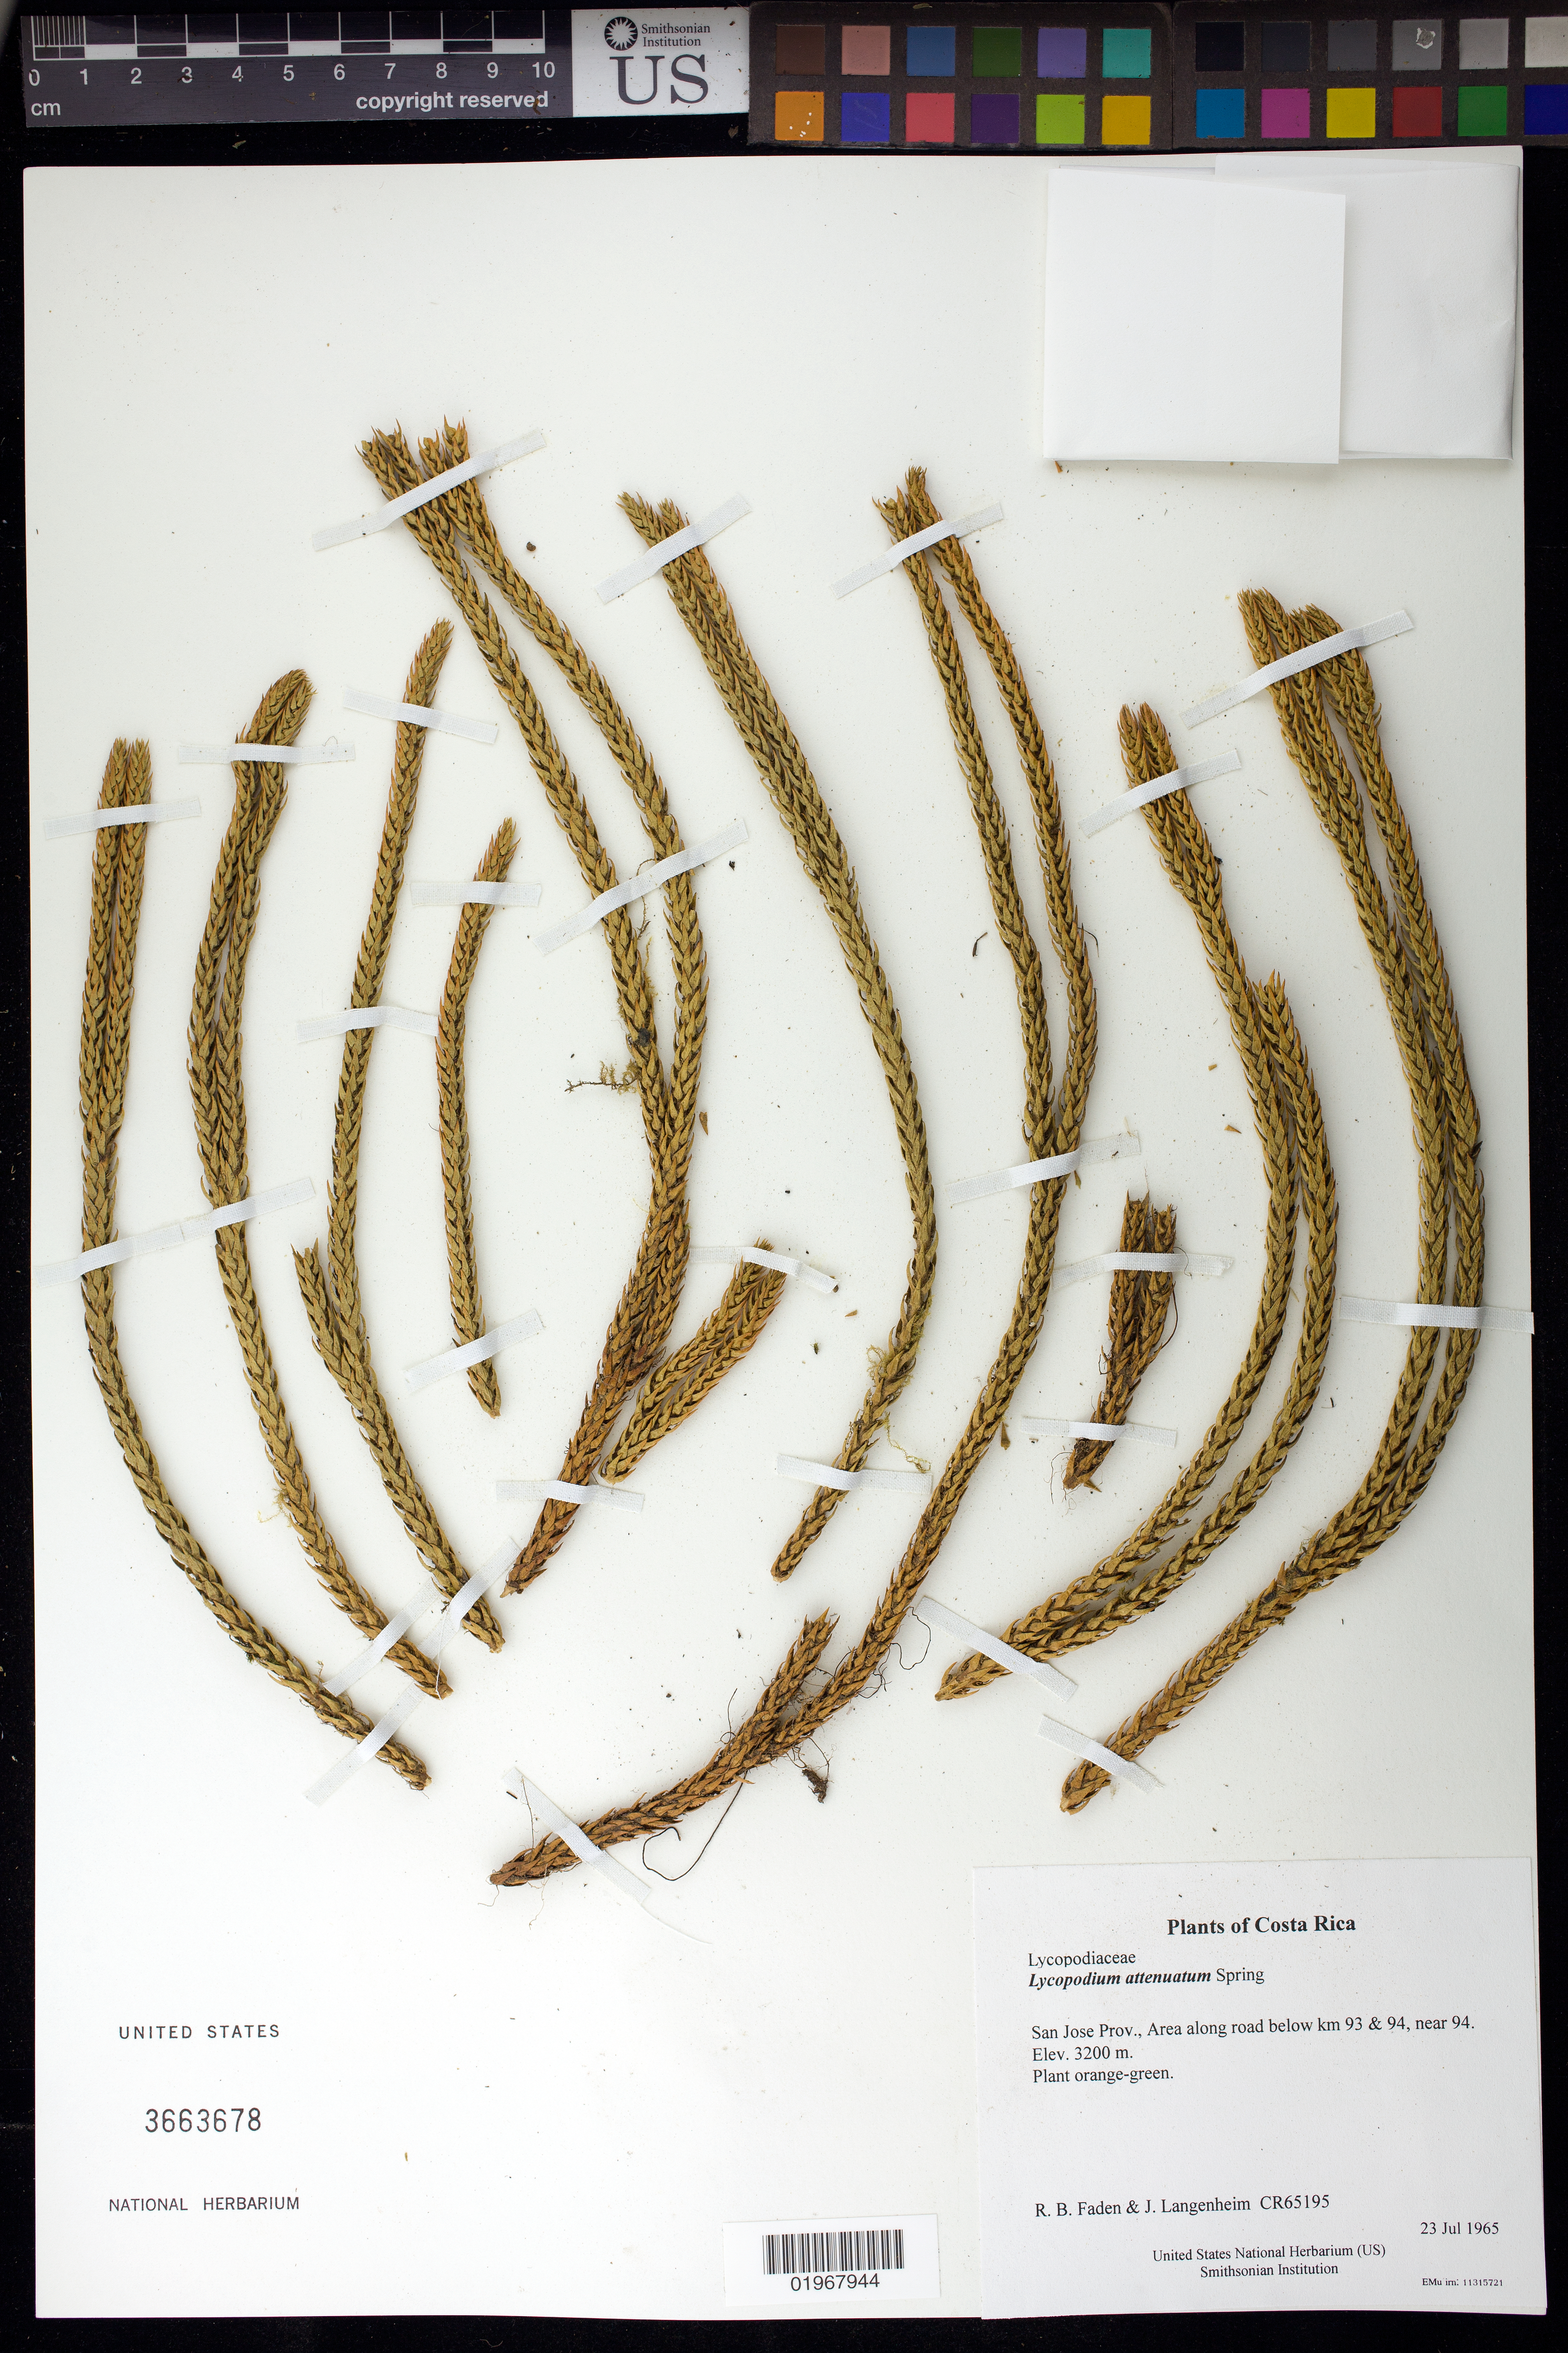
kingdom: Plantae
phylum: Tracheophyta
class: Lycopodiopsida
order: Lycopodiales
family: Lycopodiaceae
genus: Phlegmariurus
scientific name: Phlegmariurus attenuatus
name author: (Spring) B. Øllg.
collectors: R. B. Faden & J. Langenheim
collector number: CR65195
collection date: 1965-07-23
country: Costa Rica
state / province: San Jose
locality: Area along road below km 93 & 94, near 94.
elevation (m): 3200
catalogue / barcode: US 3663678